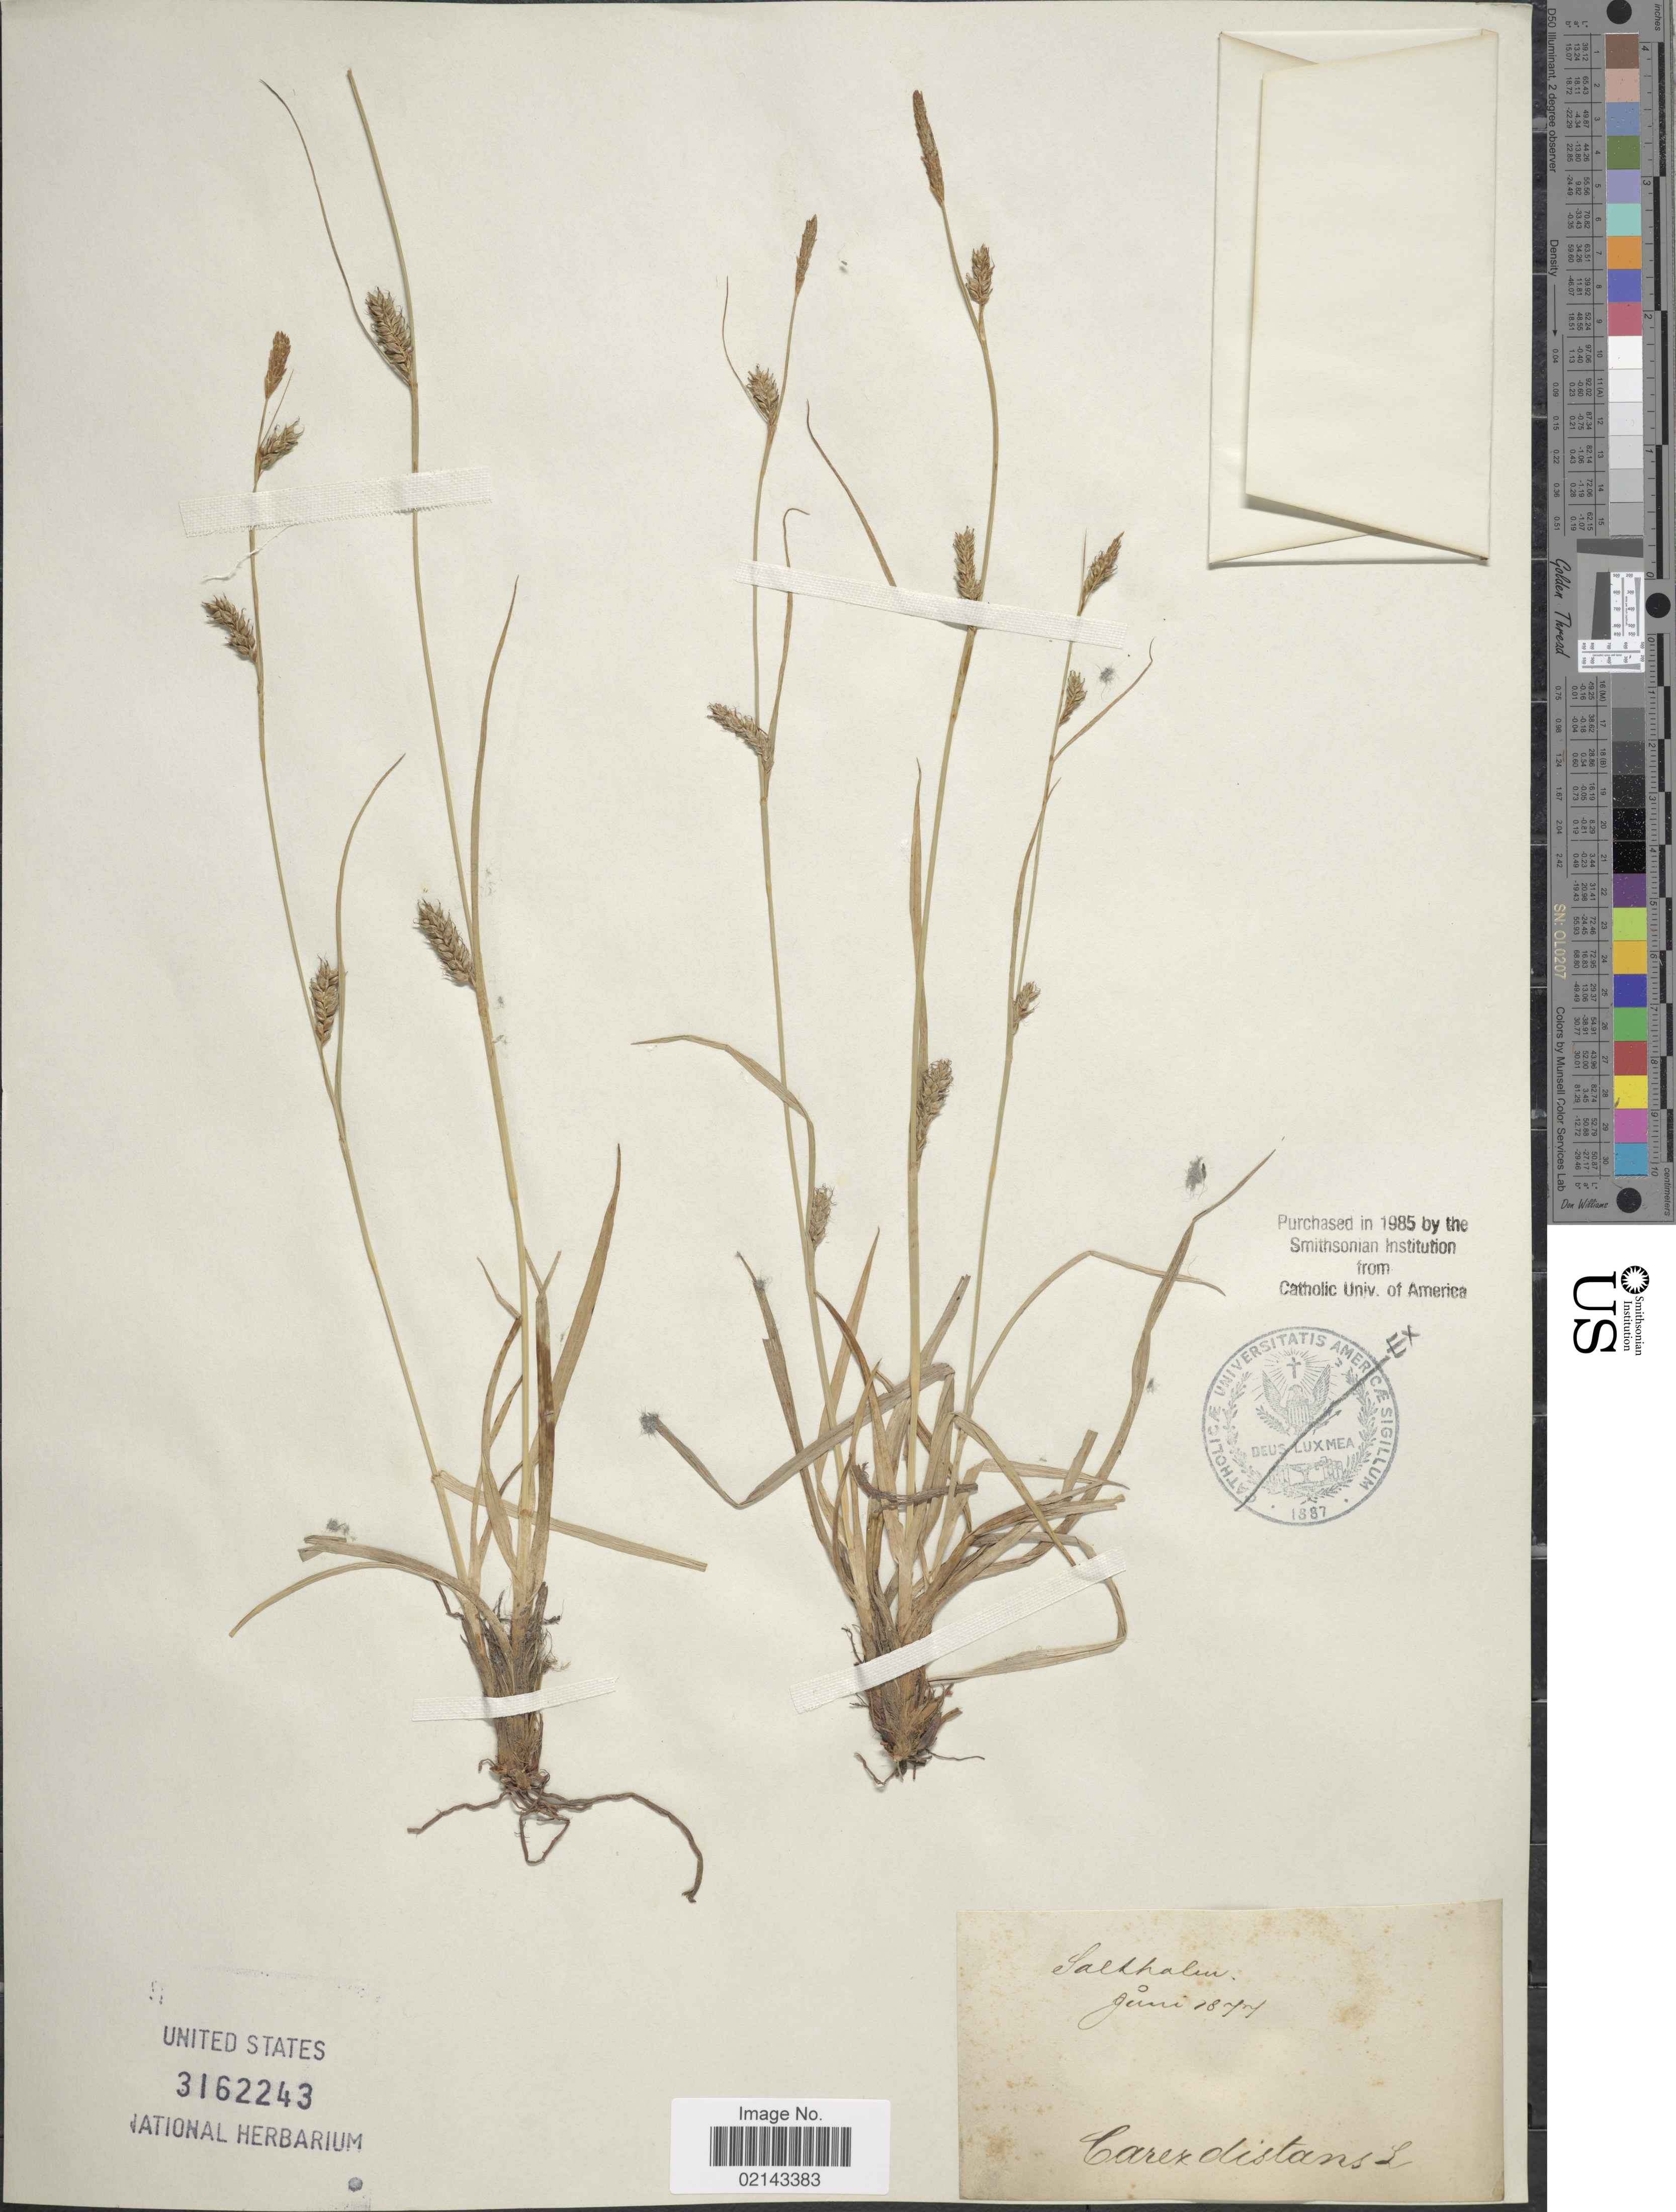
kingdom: Plantae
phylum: Tracheophyta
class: Liliopsida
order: Poales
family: Cyperaceae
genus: Carex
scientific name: Carex distans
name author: L.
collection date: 1877-06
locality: Salthalen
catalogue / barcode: US 3162243